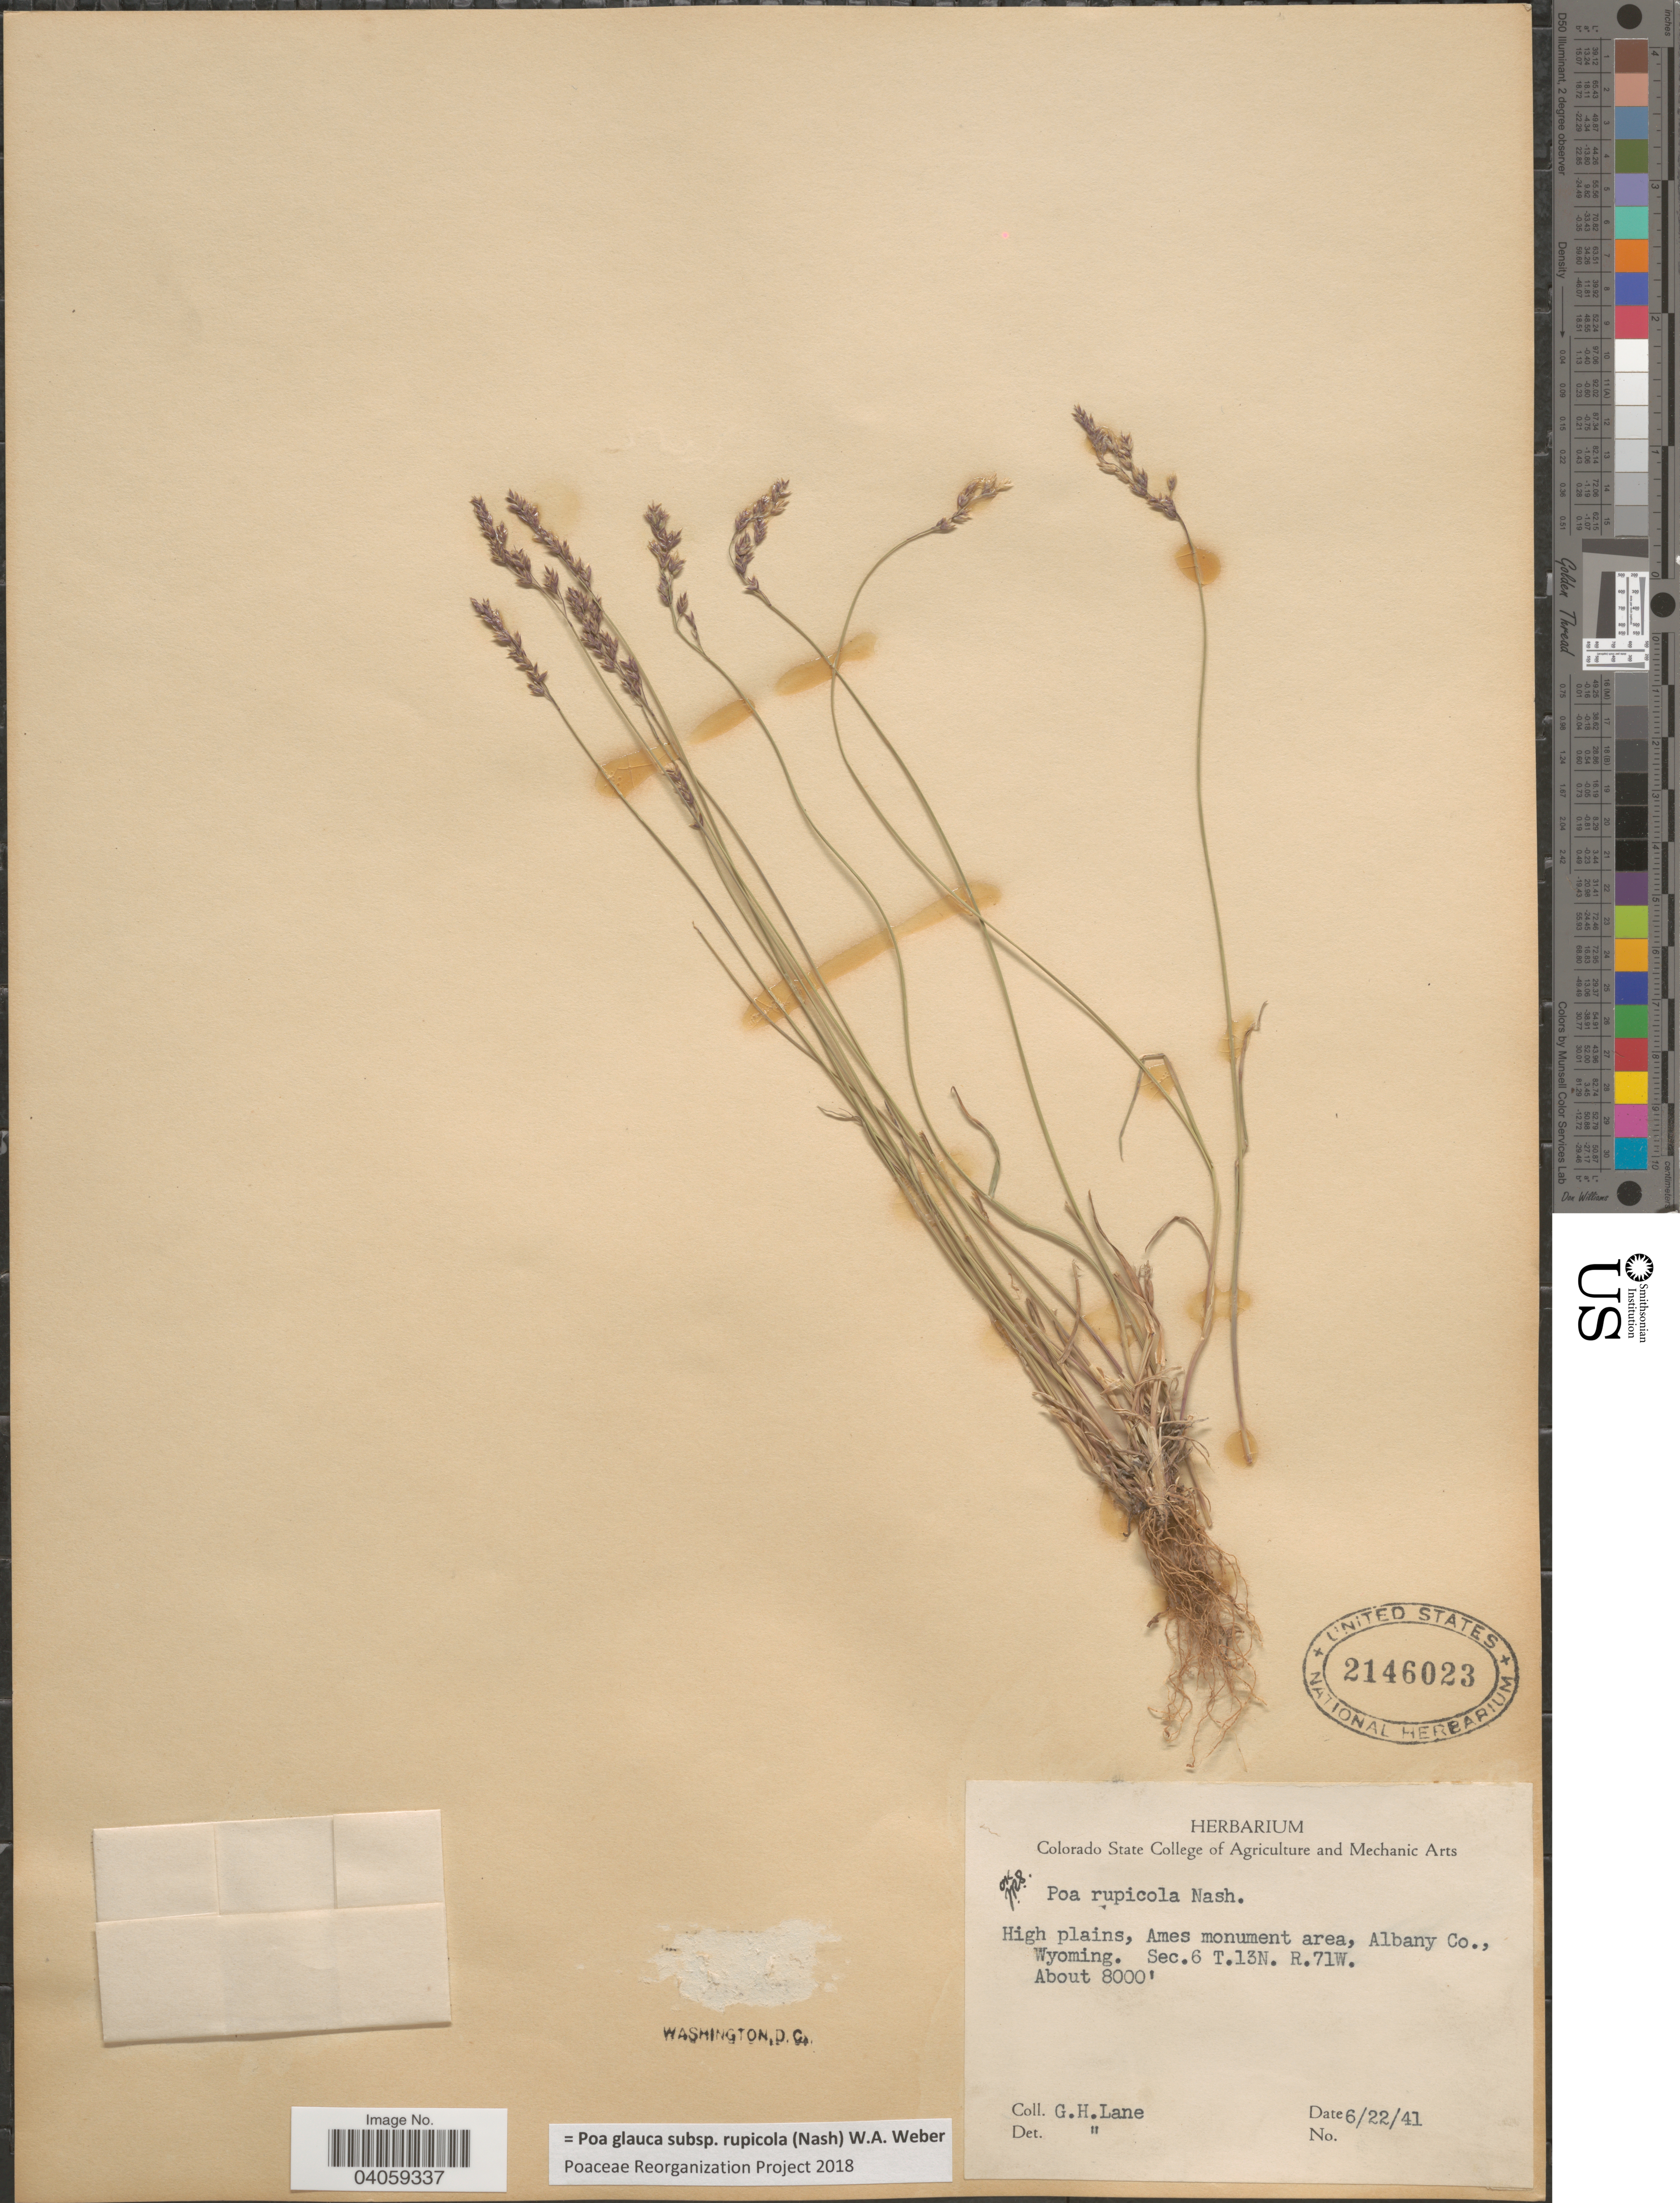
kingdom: Plantae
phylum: Tracheophyta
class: Liliopsida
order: Poales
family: Poaceae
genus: Poa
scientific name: Poa glauca subsp. rupicola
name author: (Nash) W.A. Weber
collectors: G. Lane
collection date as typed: Transcribed d/m/y: 22/6/41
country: United States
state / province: Wyoming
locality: High plains, Ames monument area, Albany Co. Sec. 6 T.13N. R.71W.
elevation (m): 2438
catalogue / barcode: US 2146023